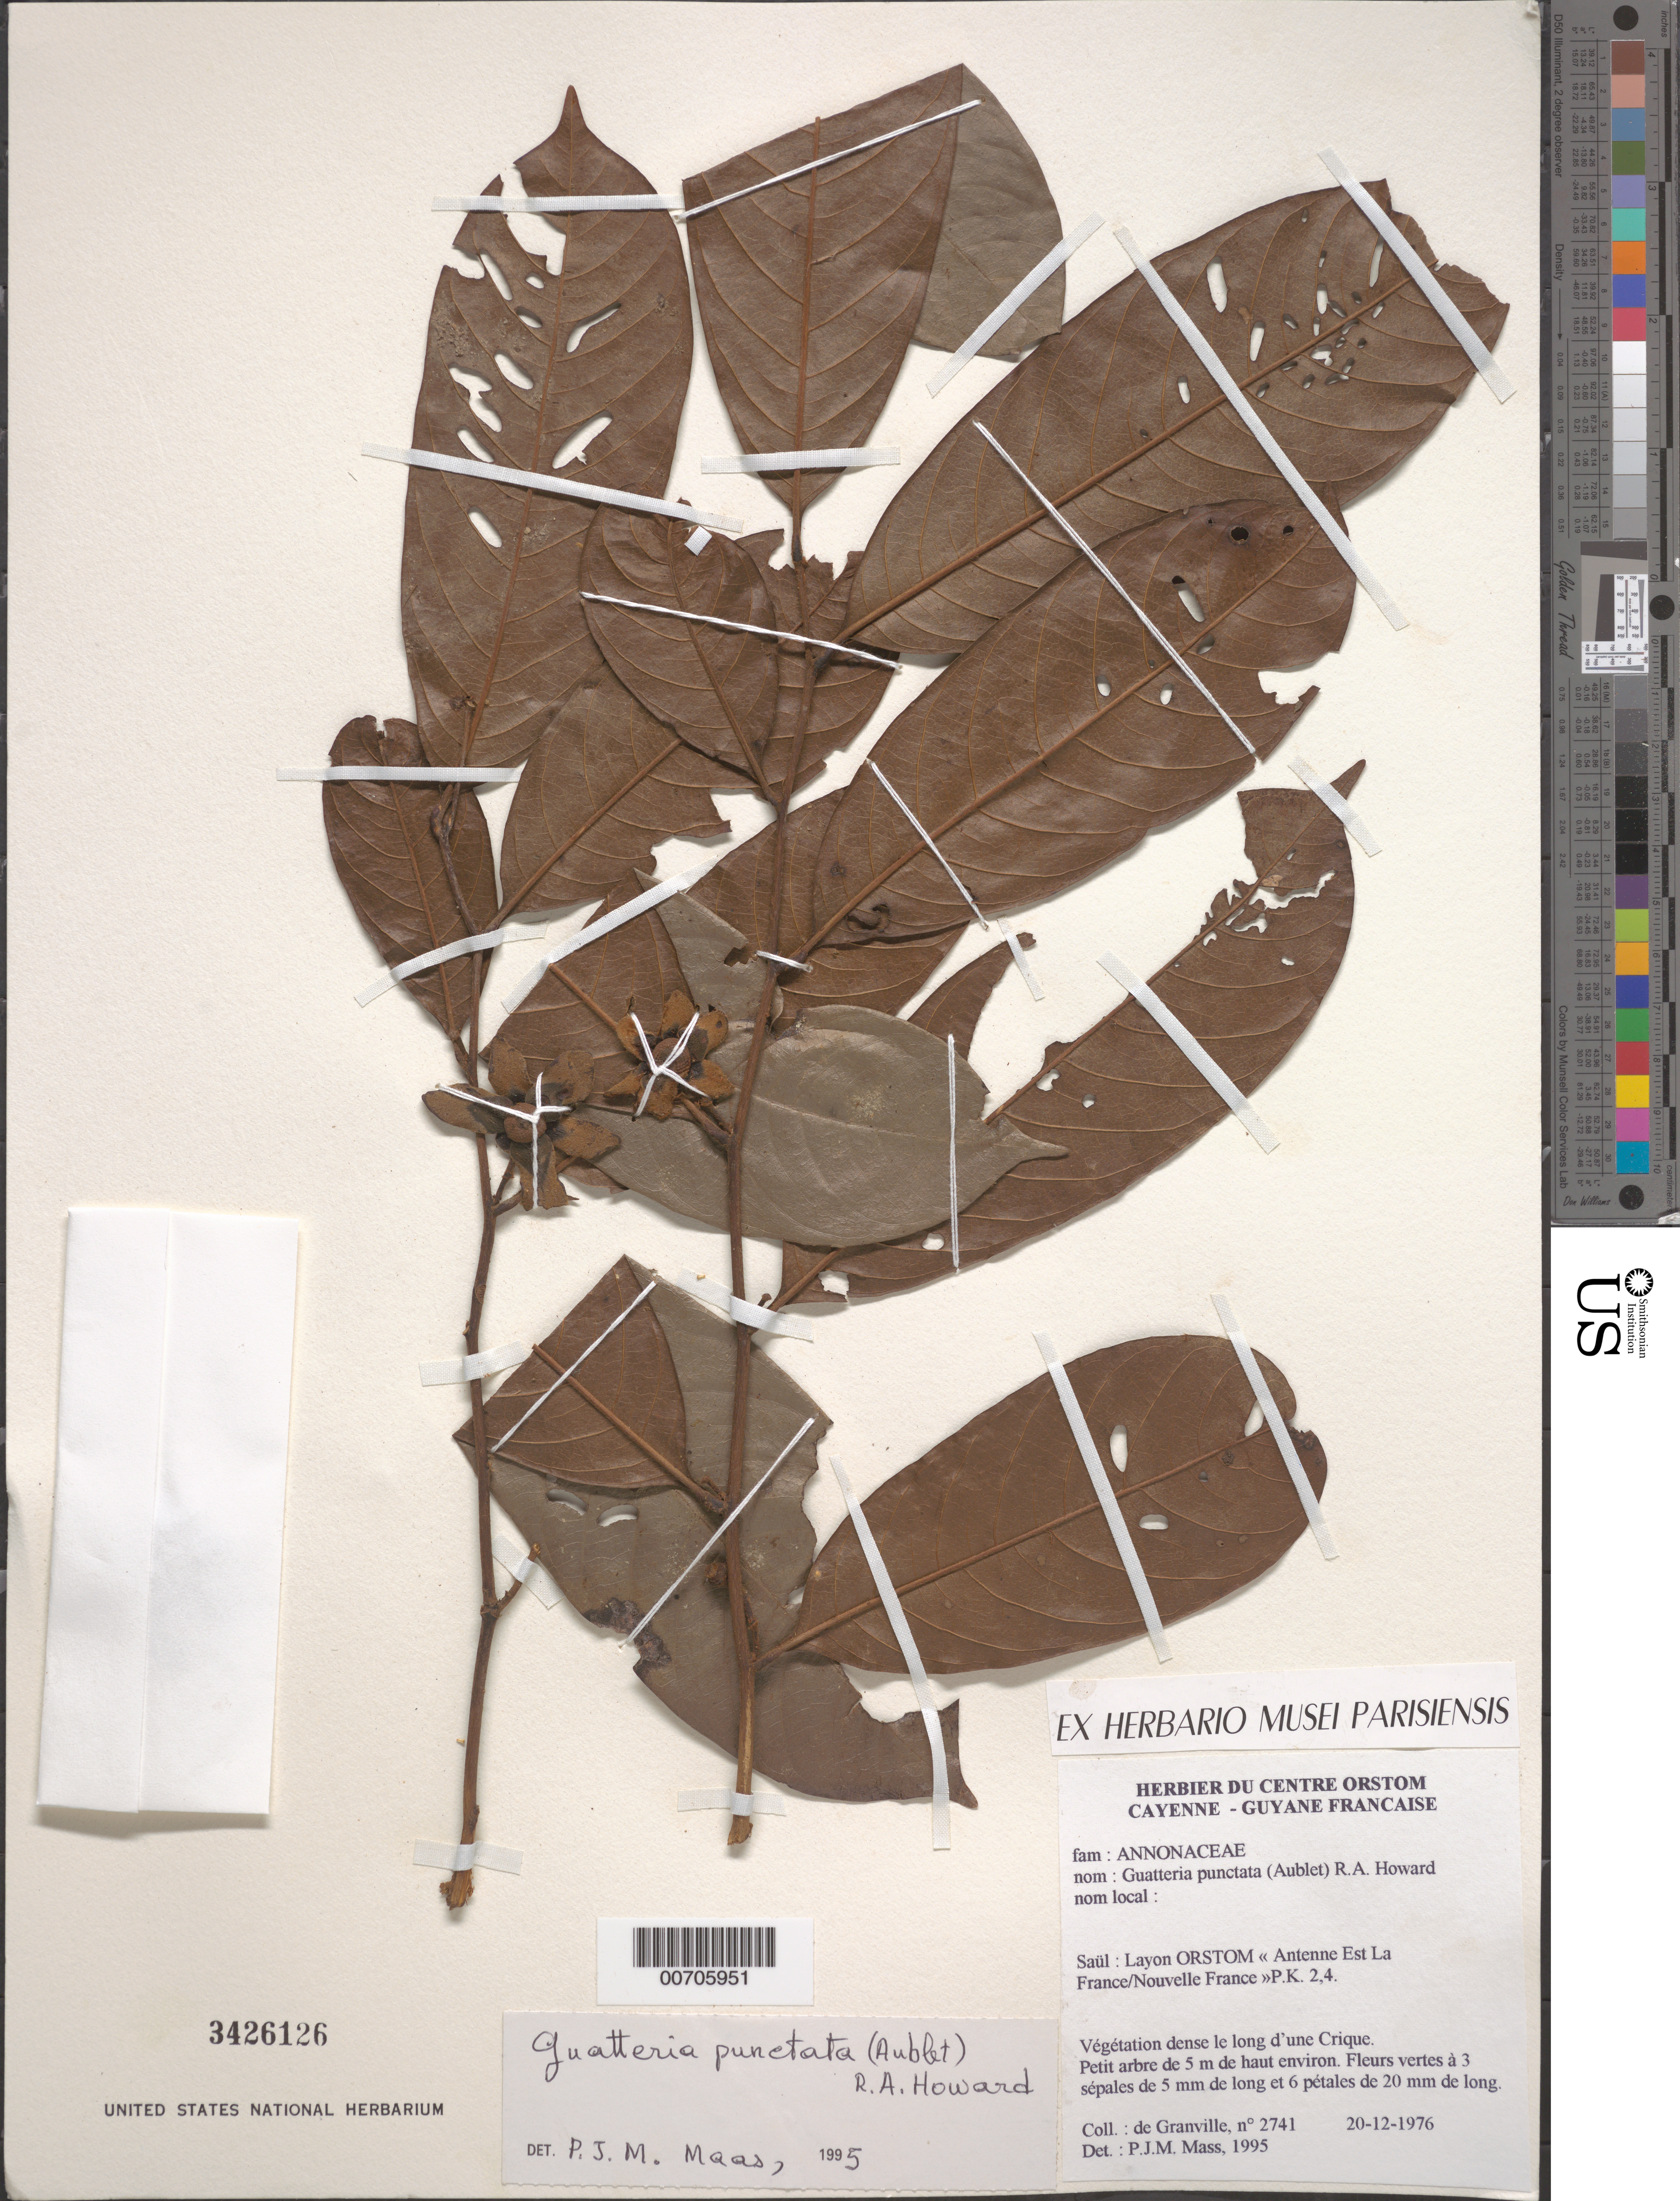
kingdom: Plantae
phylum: Tracheophyta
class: Magnoliopsida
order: Magnoliales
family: Annonaceae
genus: Guatteria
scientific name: Guatteria punctata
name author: (Aubl.) R.A. Howard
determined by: Maas, Paul J. M.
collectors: J.-J. de Granville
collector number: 2741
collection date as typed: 20-Dec-76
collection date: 1976-12-20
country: French Guiana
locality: Saül, ORSTOM, La Fumée/Nouvelle France, pk 2.4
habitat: Dense vegetation along creek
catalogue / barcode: US 3426126